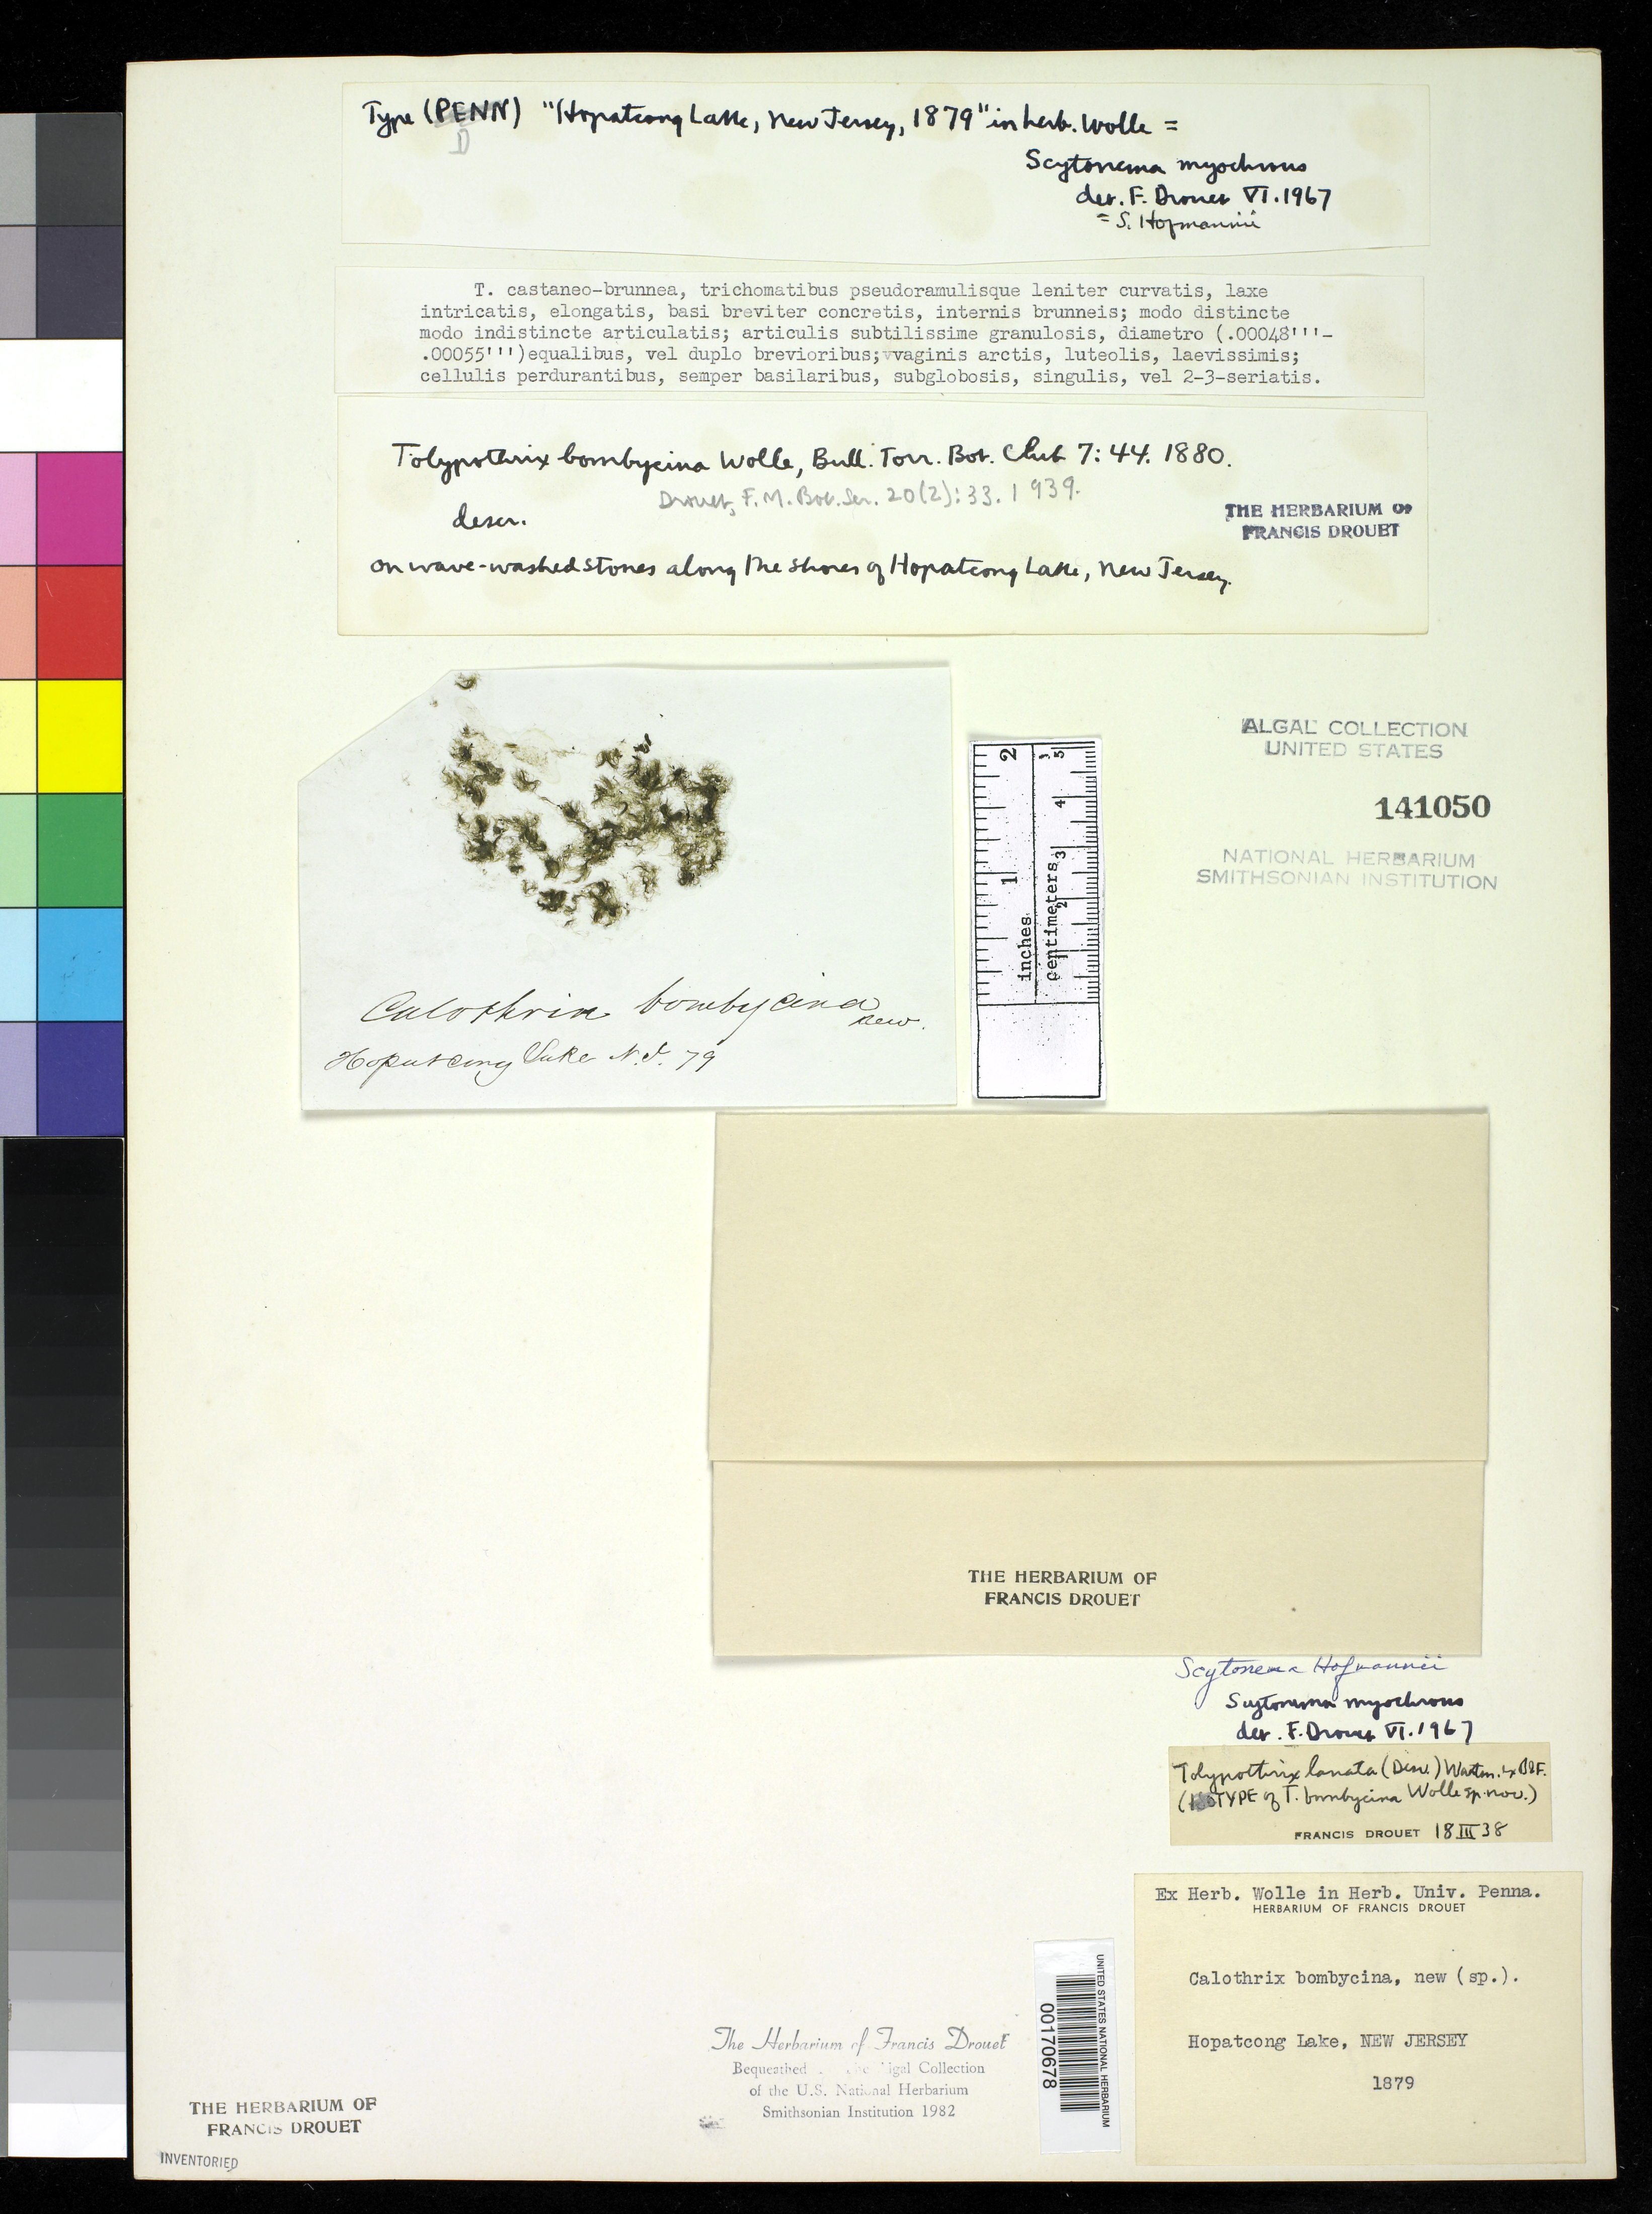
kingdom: Bacteria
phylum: Cyanobacteria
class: Cyanobacteriia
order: Cyanobacteriales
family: Tolypothrichaceae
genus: Tolypothrix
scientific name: Tolypothrix bombycina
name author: Wolle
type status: Isotype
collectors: Wolle, F. (herbarium)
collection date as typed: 1879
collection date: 1879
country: United States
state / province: New Jersey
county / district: Morris County / Sussex County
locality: Lake Hopatcong.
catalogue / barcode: US 141050